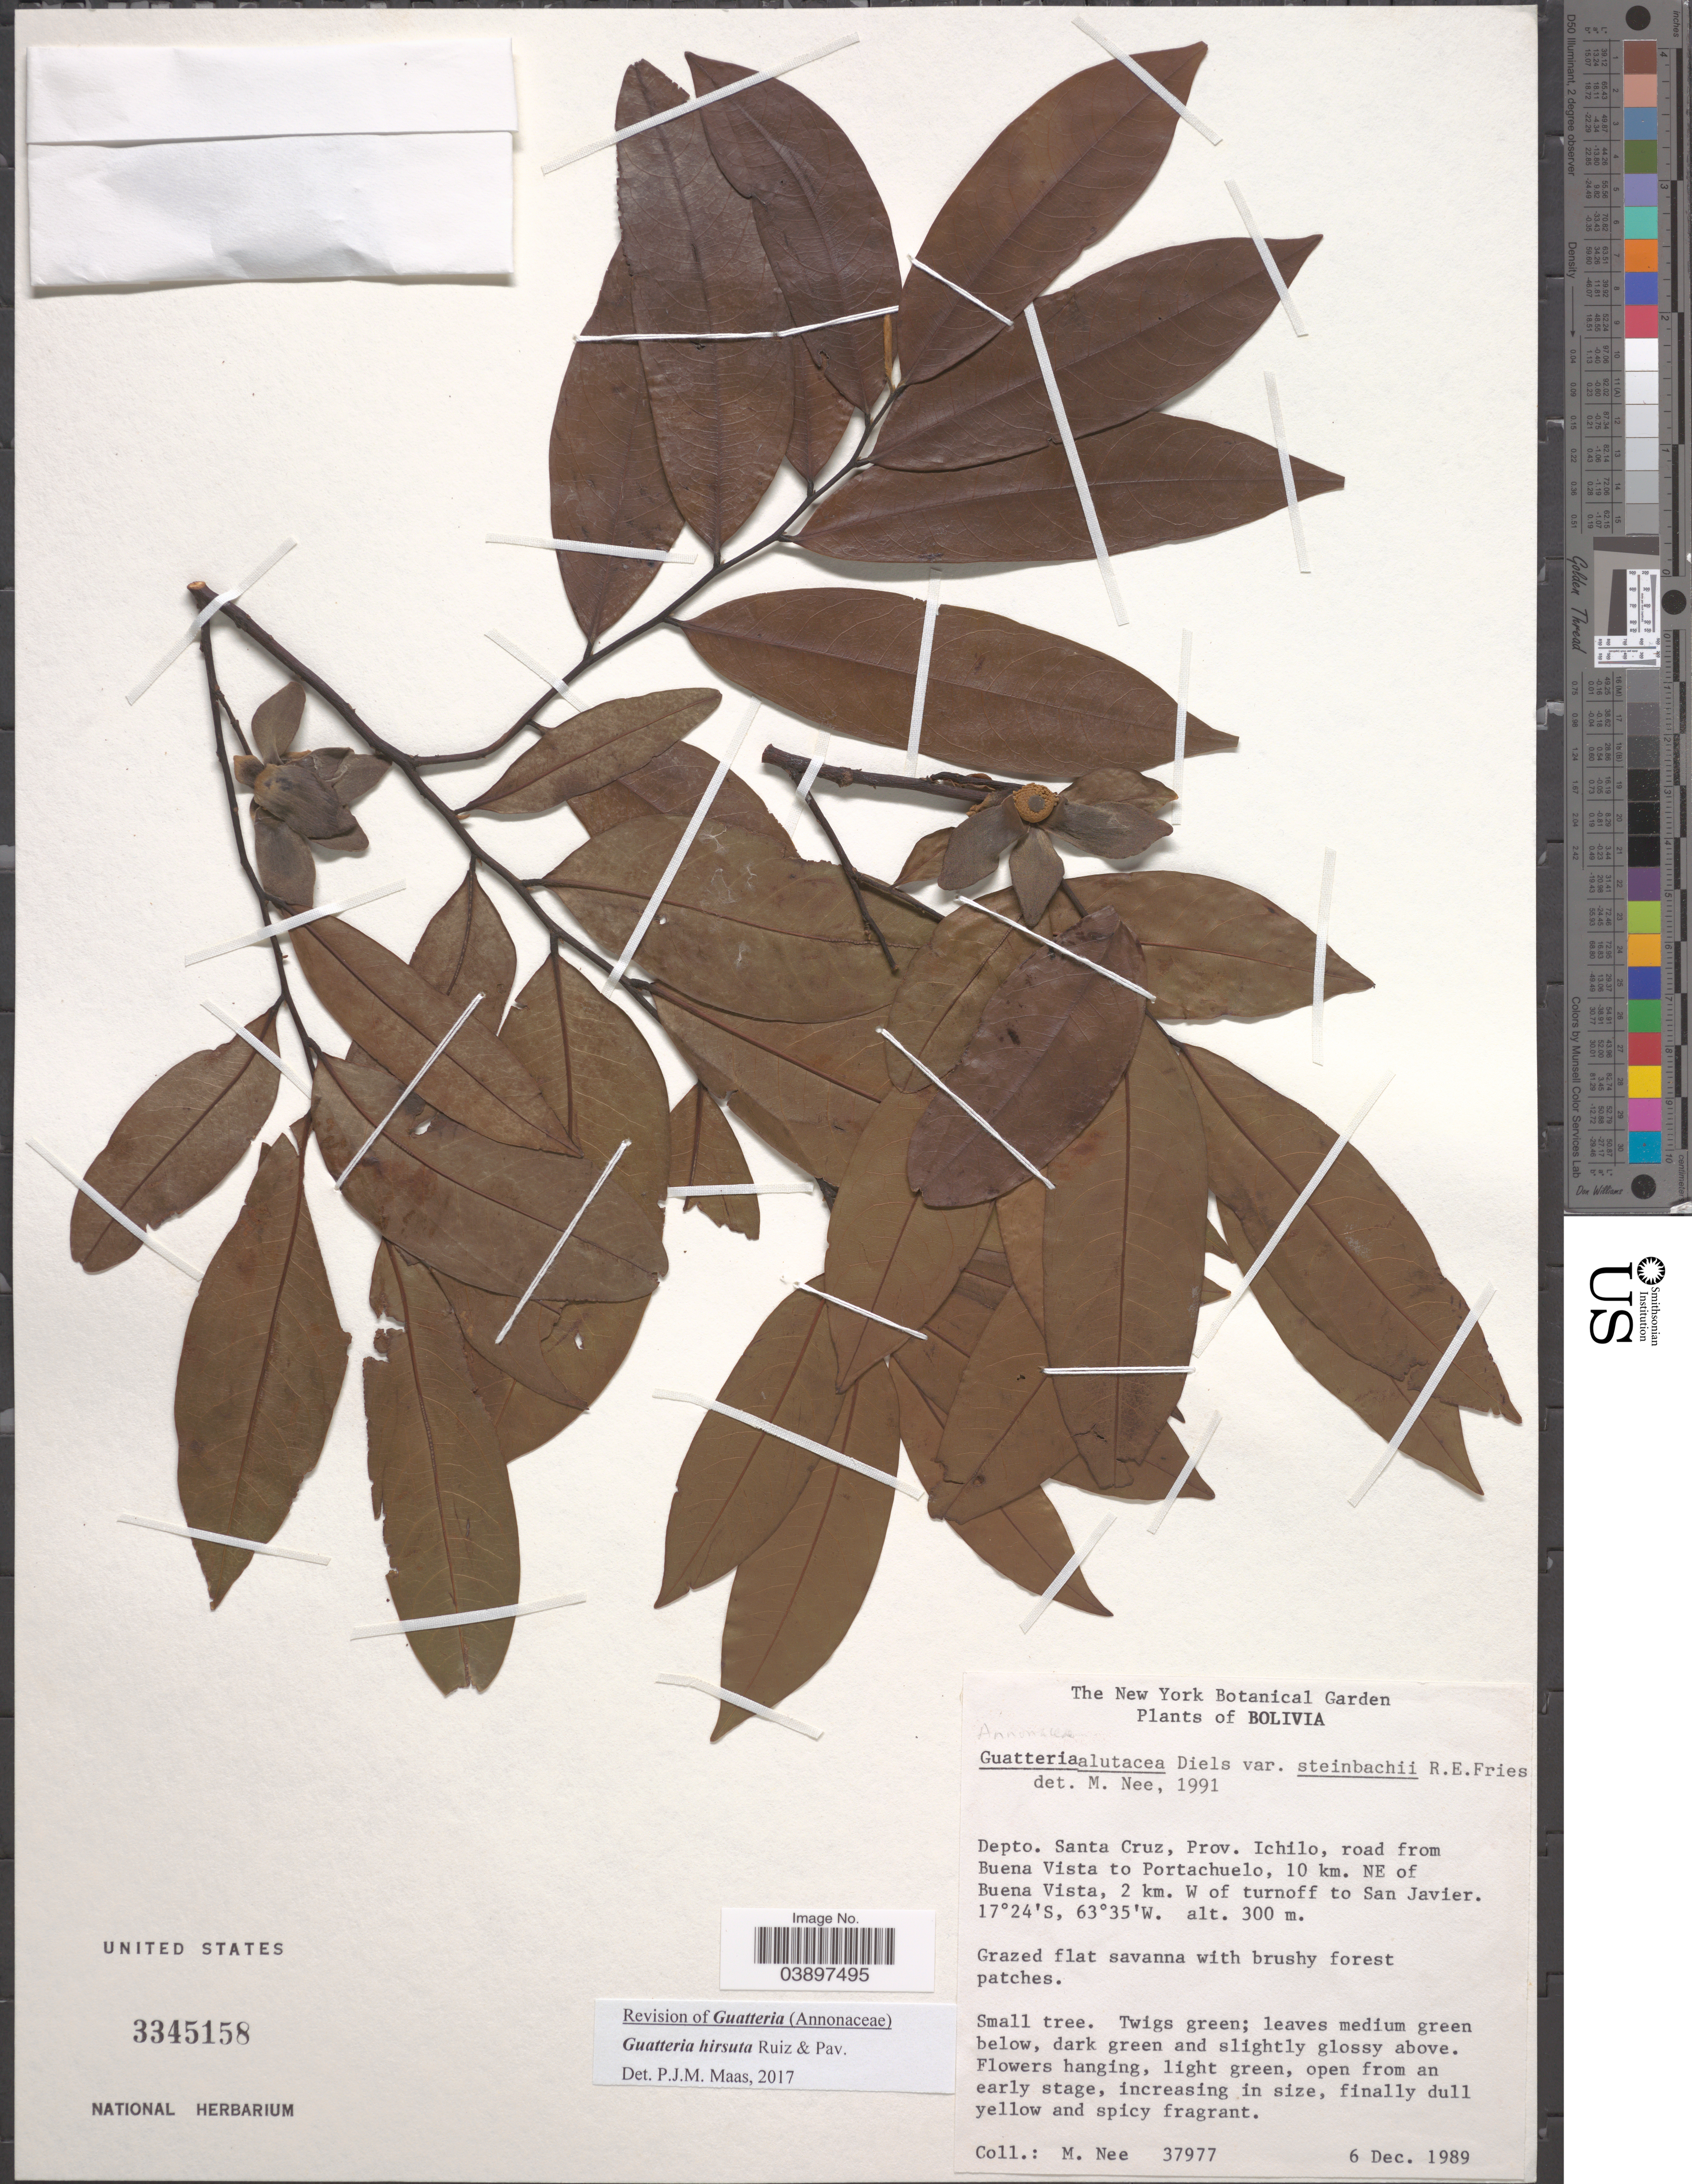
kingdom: Plantae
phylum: Tracheophyta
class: Magnoliopsida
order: Magnoliales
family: Annonaceae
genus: Guatteria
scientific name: Guatteria hirsuta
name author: Ruiz & Pav.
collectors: M. Nee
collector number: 37977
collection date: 1989-12-06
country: Bolivia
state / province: Santa Cruz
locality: Depto. Santa Cruz, Prov. Ichilo, road from Buena Vista to Portachuelo, 10 km. NE of Buena Vista, 2 km. W of turnoff to San Javier.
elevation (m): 300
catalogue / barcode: US 3345158